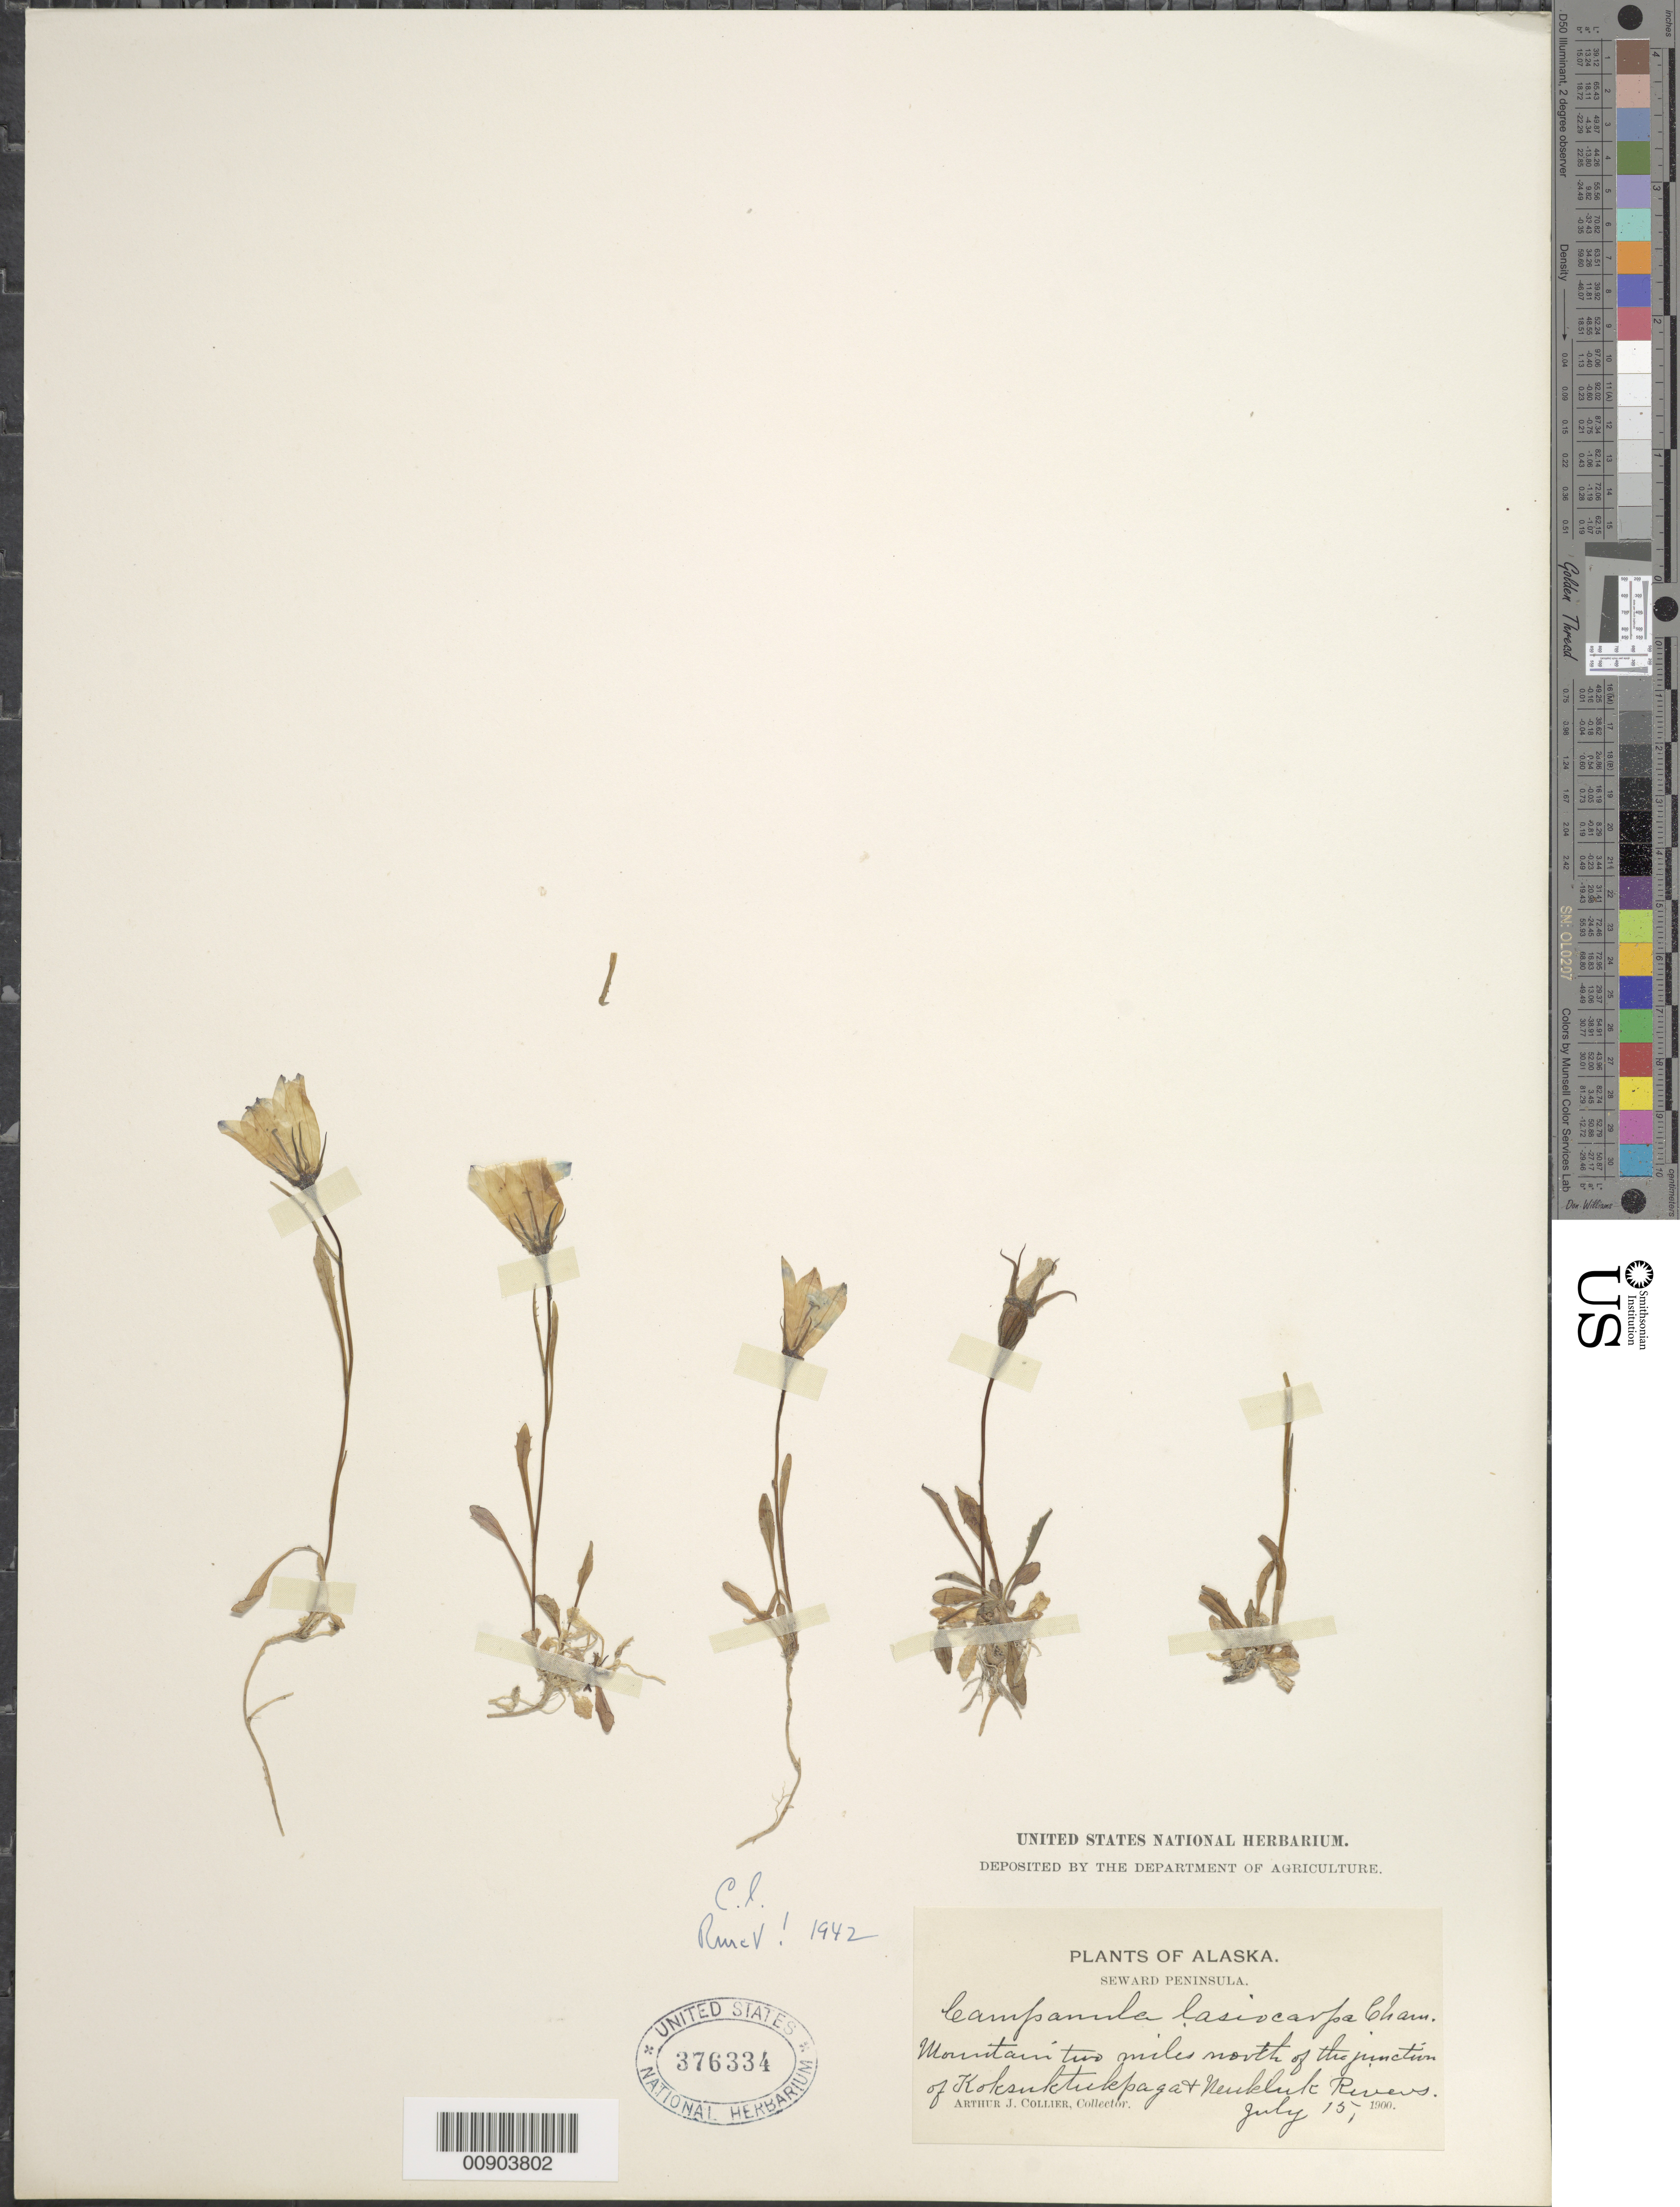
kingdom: Plantae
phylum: Tracheophyta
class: Magnoliopsida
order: Asterales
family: Campanulaceae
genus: Campanula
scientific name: Campanula lasiocarpa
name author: Cham.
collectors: A. Collier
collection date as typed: July 15, 1900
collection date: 1900-07-15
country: United States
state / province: Alaska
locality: Two miles north of the junction of Koksuktukpaga and Neukluk Rivers.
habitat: Mountain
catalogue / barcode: US 376334